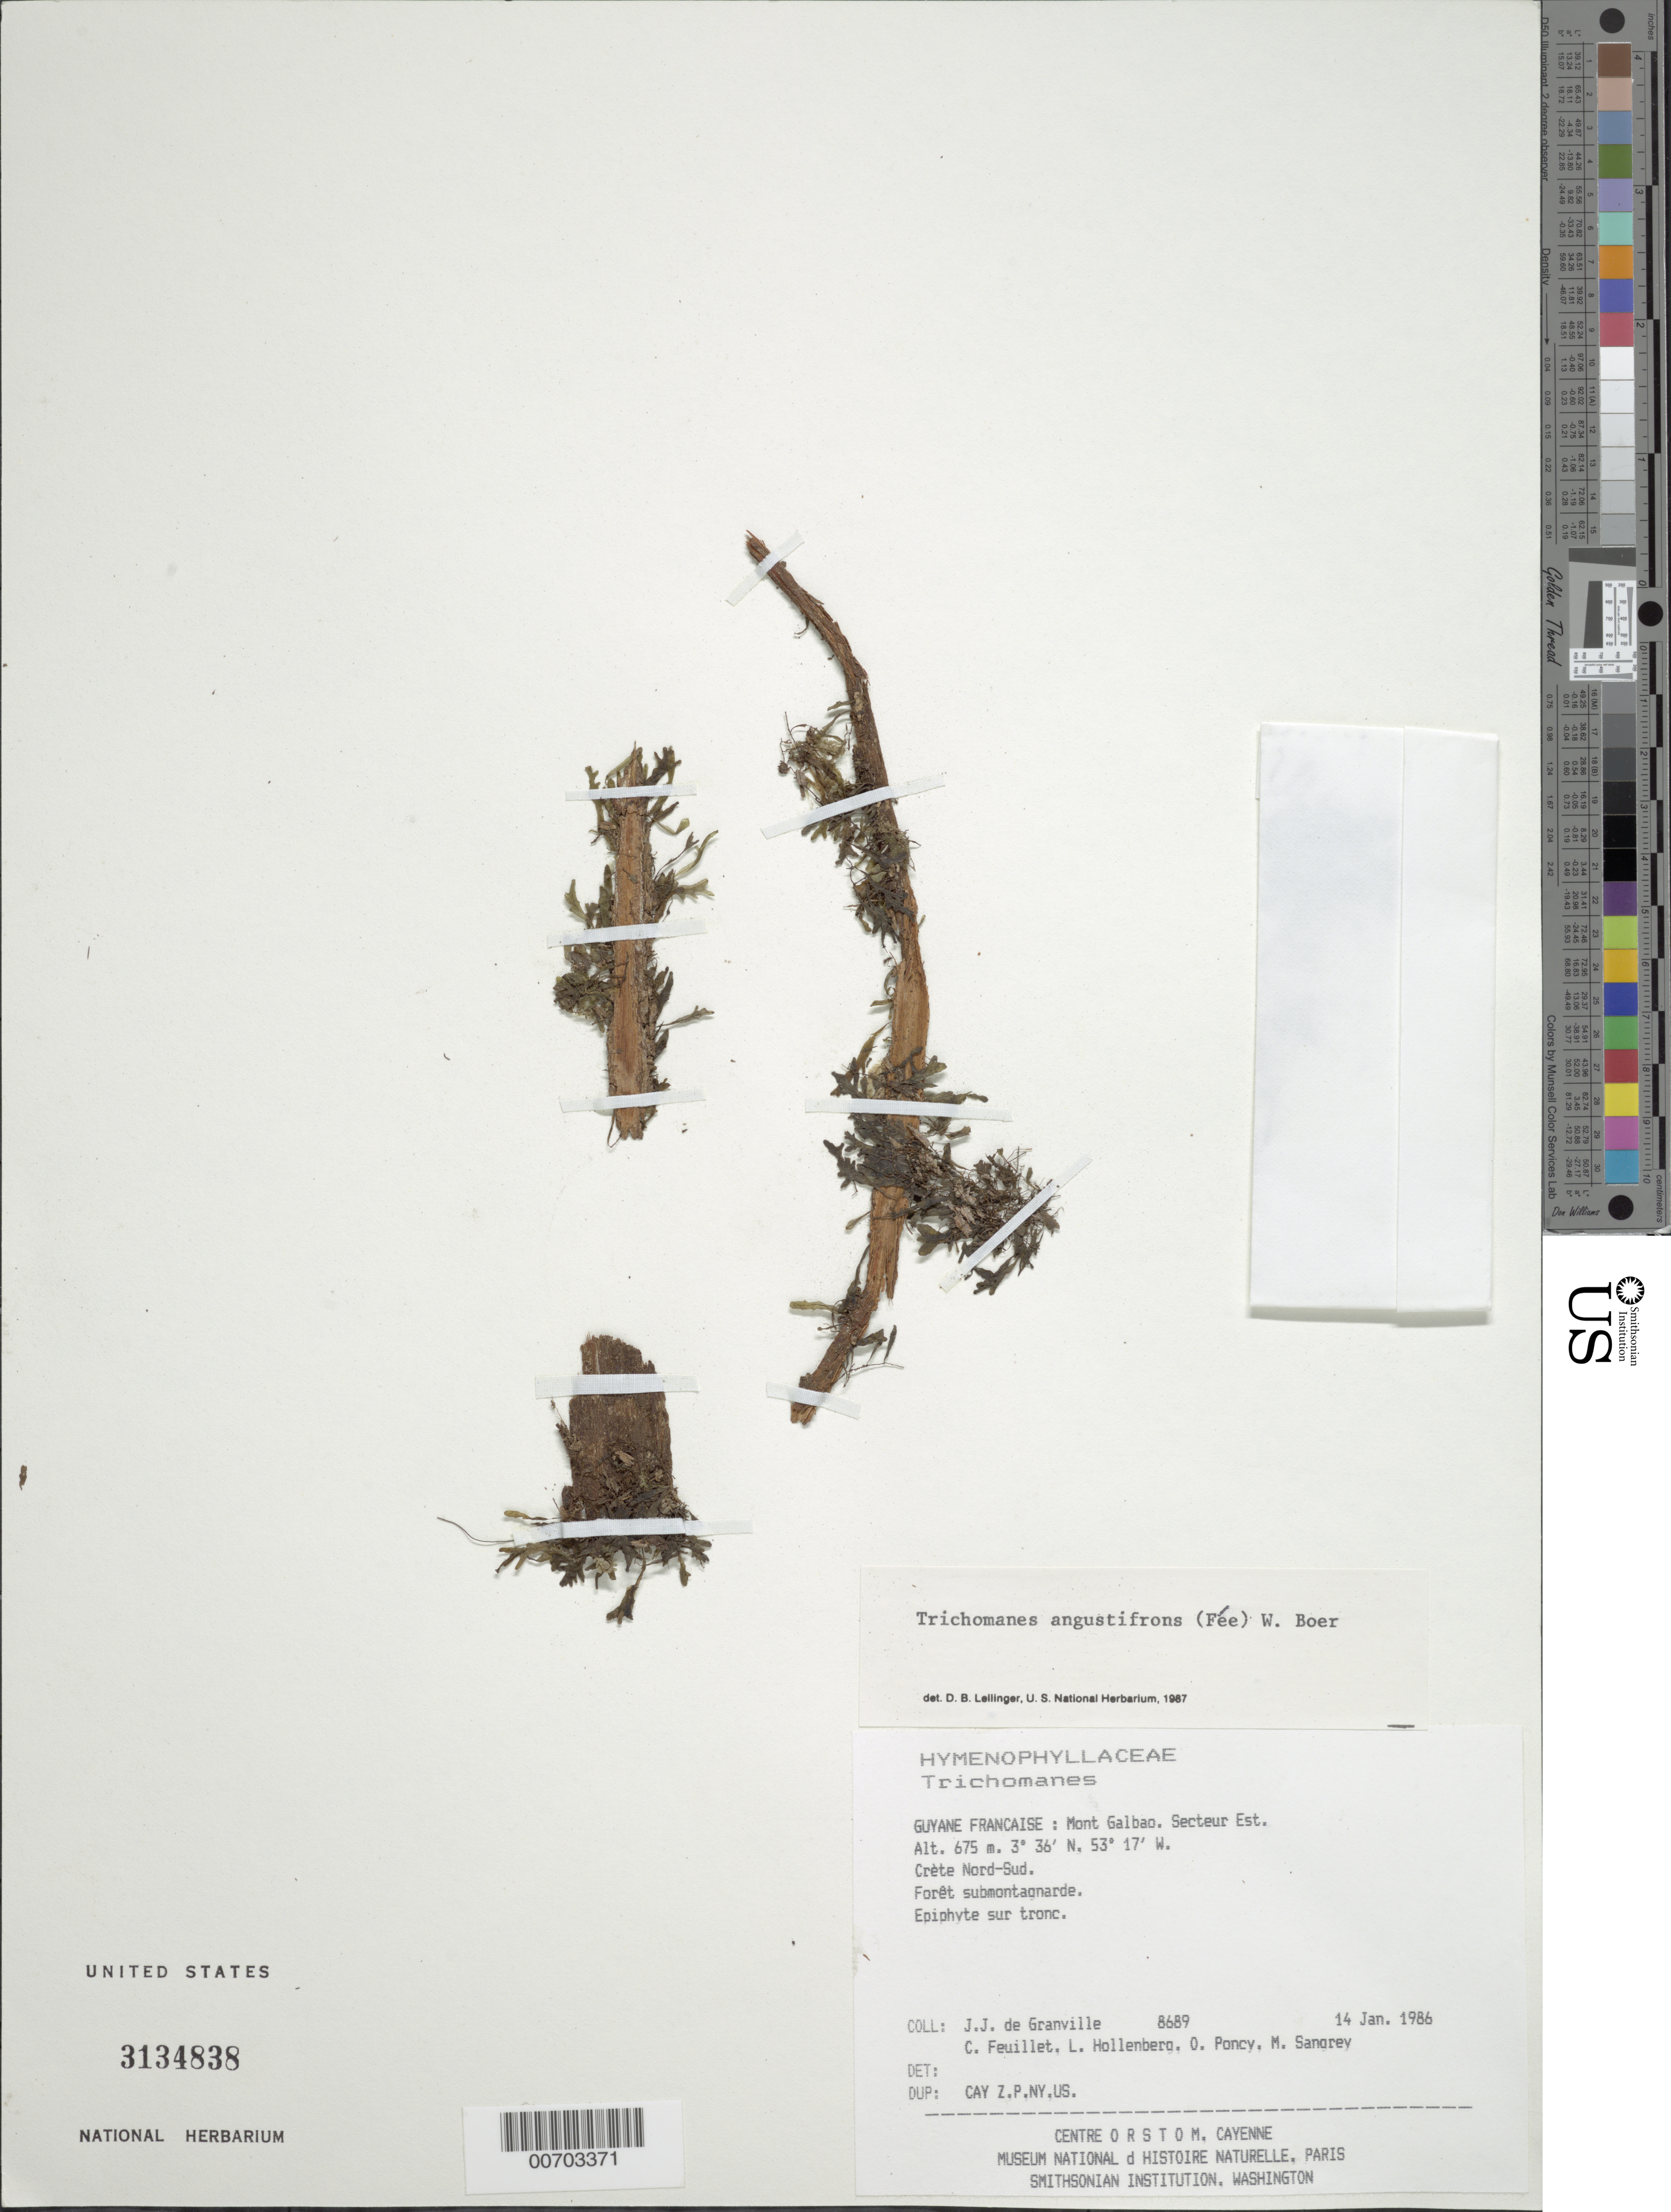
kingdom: Plantae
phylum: Tracheophyta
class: Polypodiopsida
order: Hymenophyllales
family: Hymenophyllaceae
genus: Didymoglossum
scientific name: Didymoglossum angustifrons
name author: Fée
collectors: J.-J. de Granville, C. Feuillet, L. Hollenberg, O. Poncy & M. S. Sangrey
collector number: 8689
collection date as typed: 14-Jan-86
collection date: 1986-01-14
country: French Guiana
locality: Mont Galbao. Secteur Est. Crête Nord Sud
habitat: Forêt submontagnarde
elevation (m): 675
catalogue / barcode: US 3134838